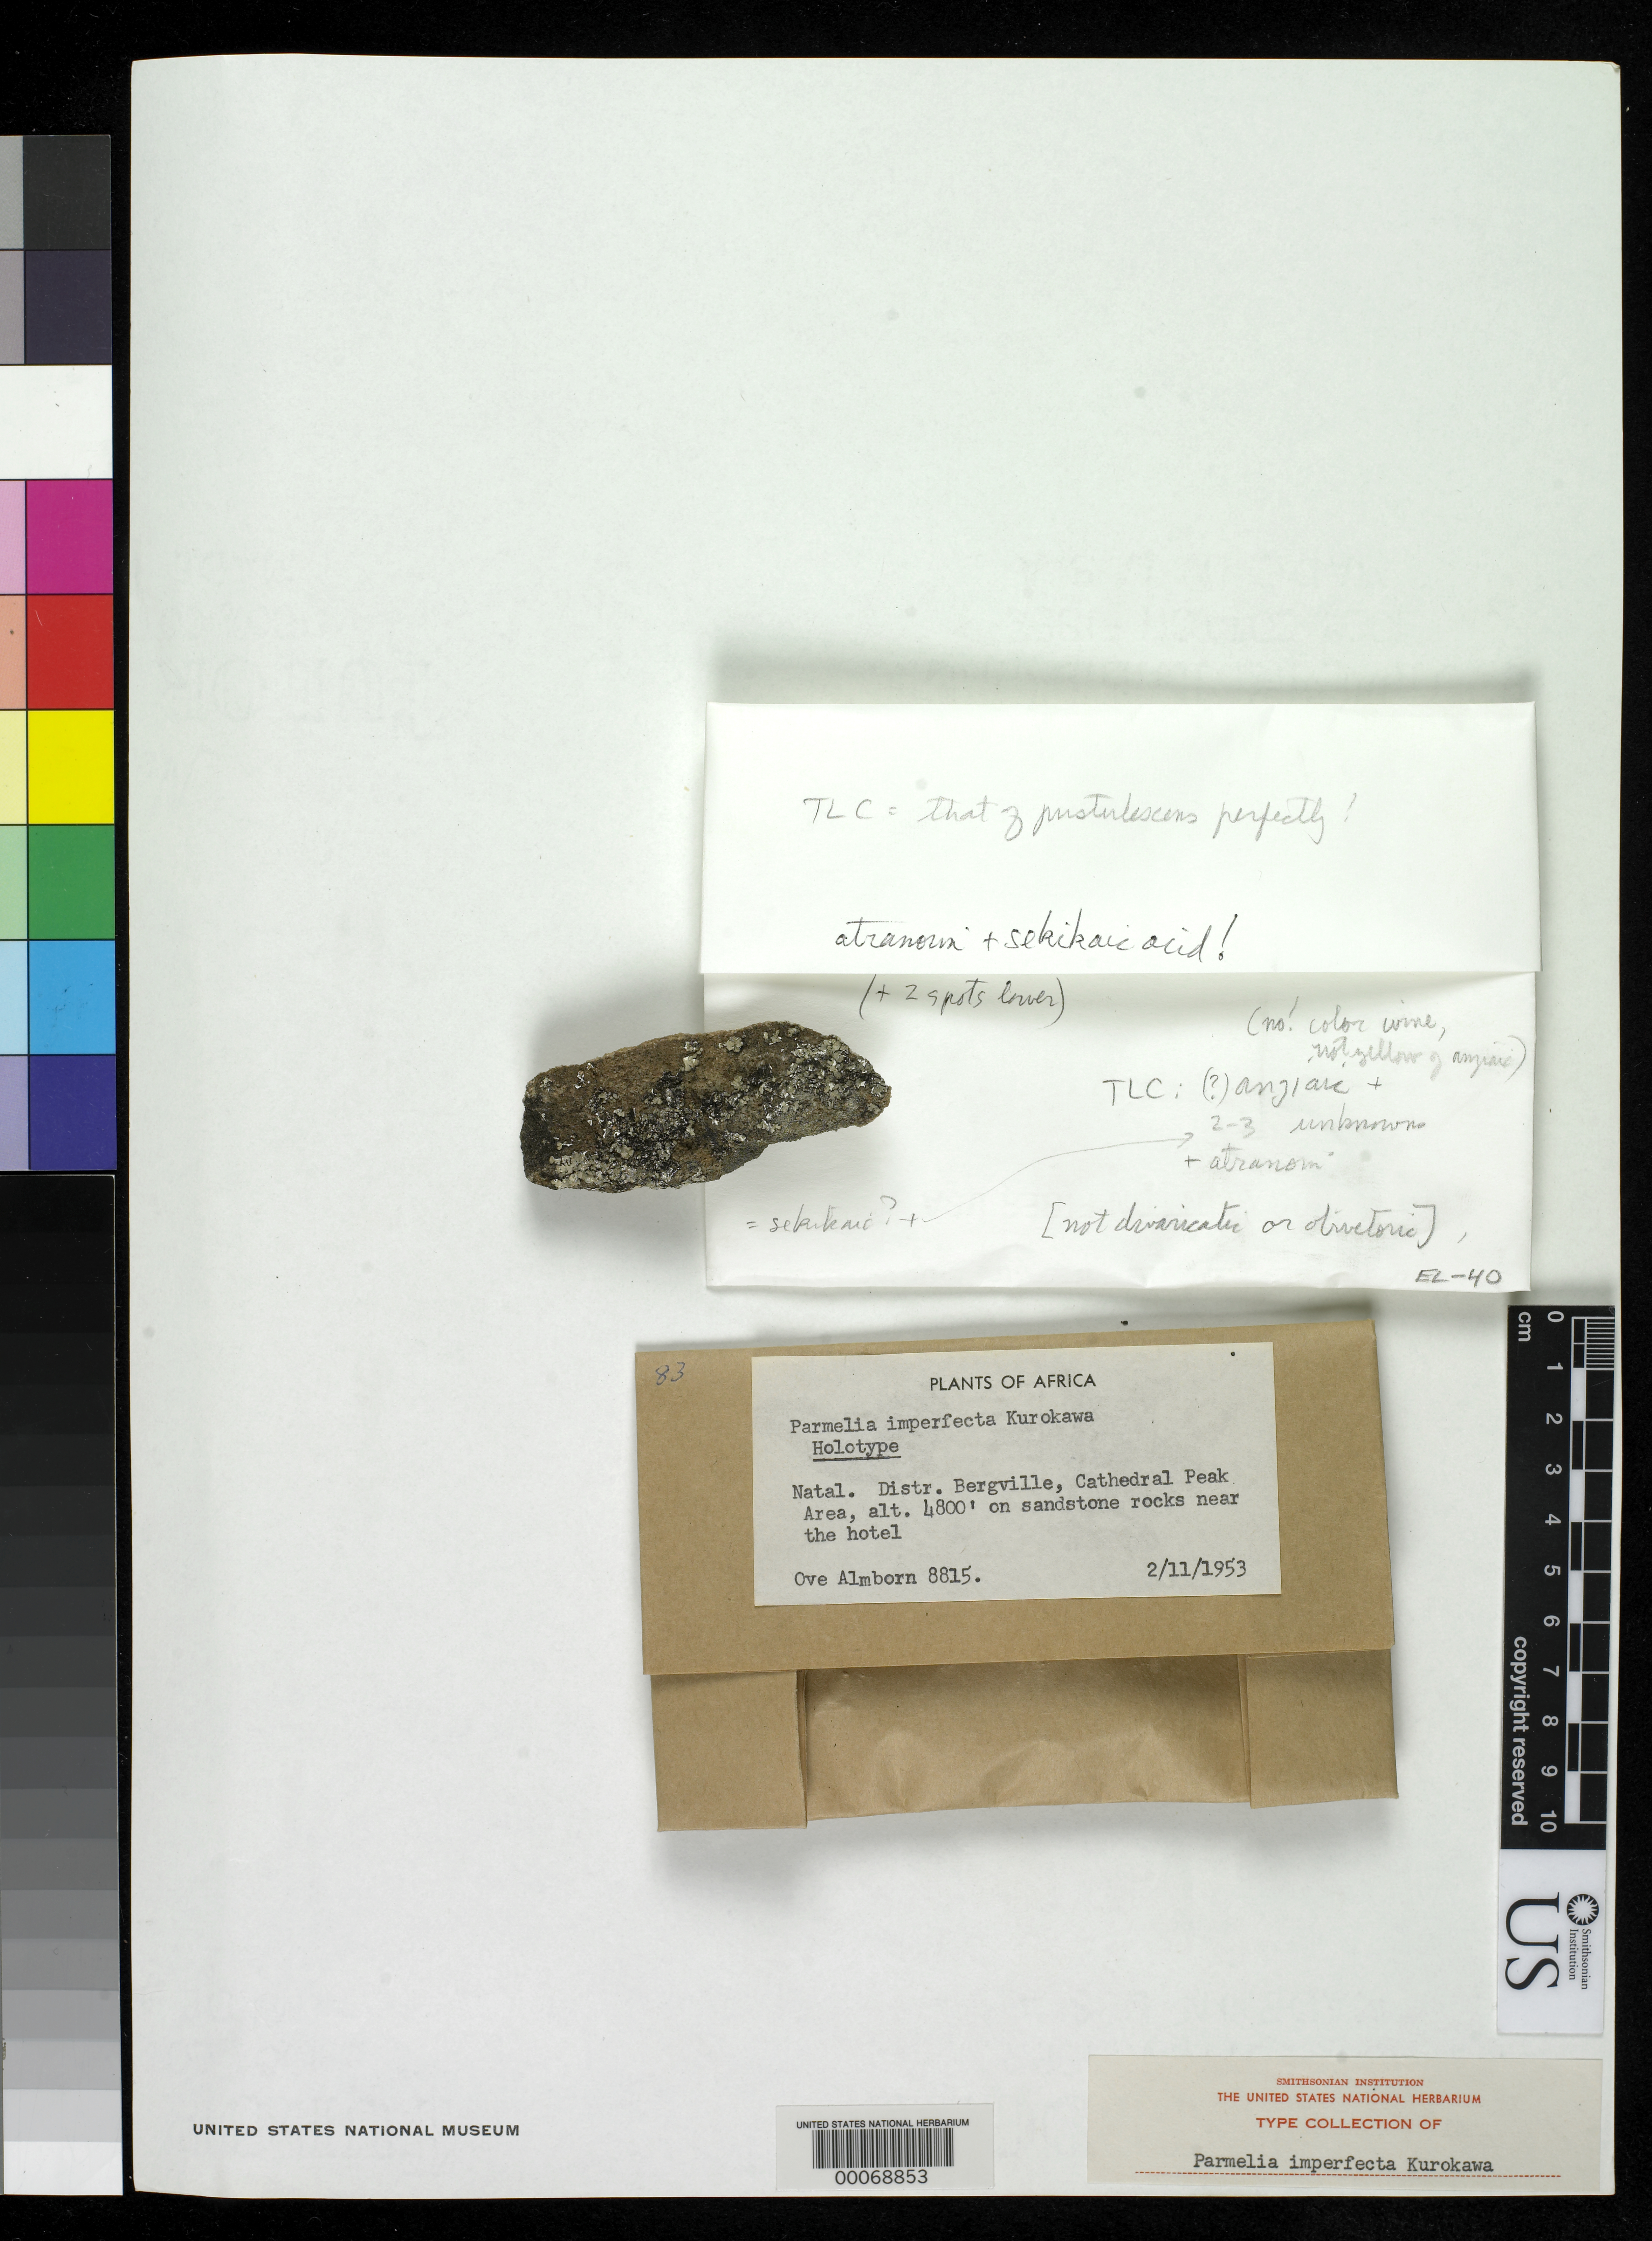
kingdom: Fungi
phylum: Ascomycota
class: Lecanoromycetes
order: Lecanorales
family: Parmeliaceae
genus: Parmelia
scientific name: Parmelia imperfecta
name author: Kurok. in Hale & Kurok.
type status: Isotype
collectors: O. Almborn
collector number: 8815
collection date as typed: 02 Nov 1953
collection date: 1953-11-02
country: South Africa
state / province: KwaZulu-Natal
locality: Bergville, Cathedral Peak area.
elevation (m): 1463